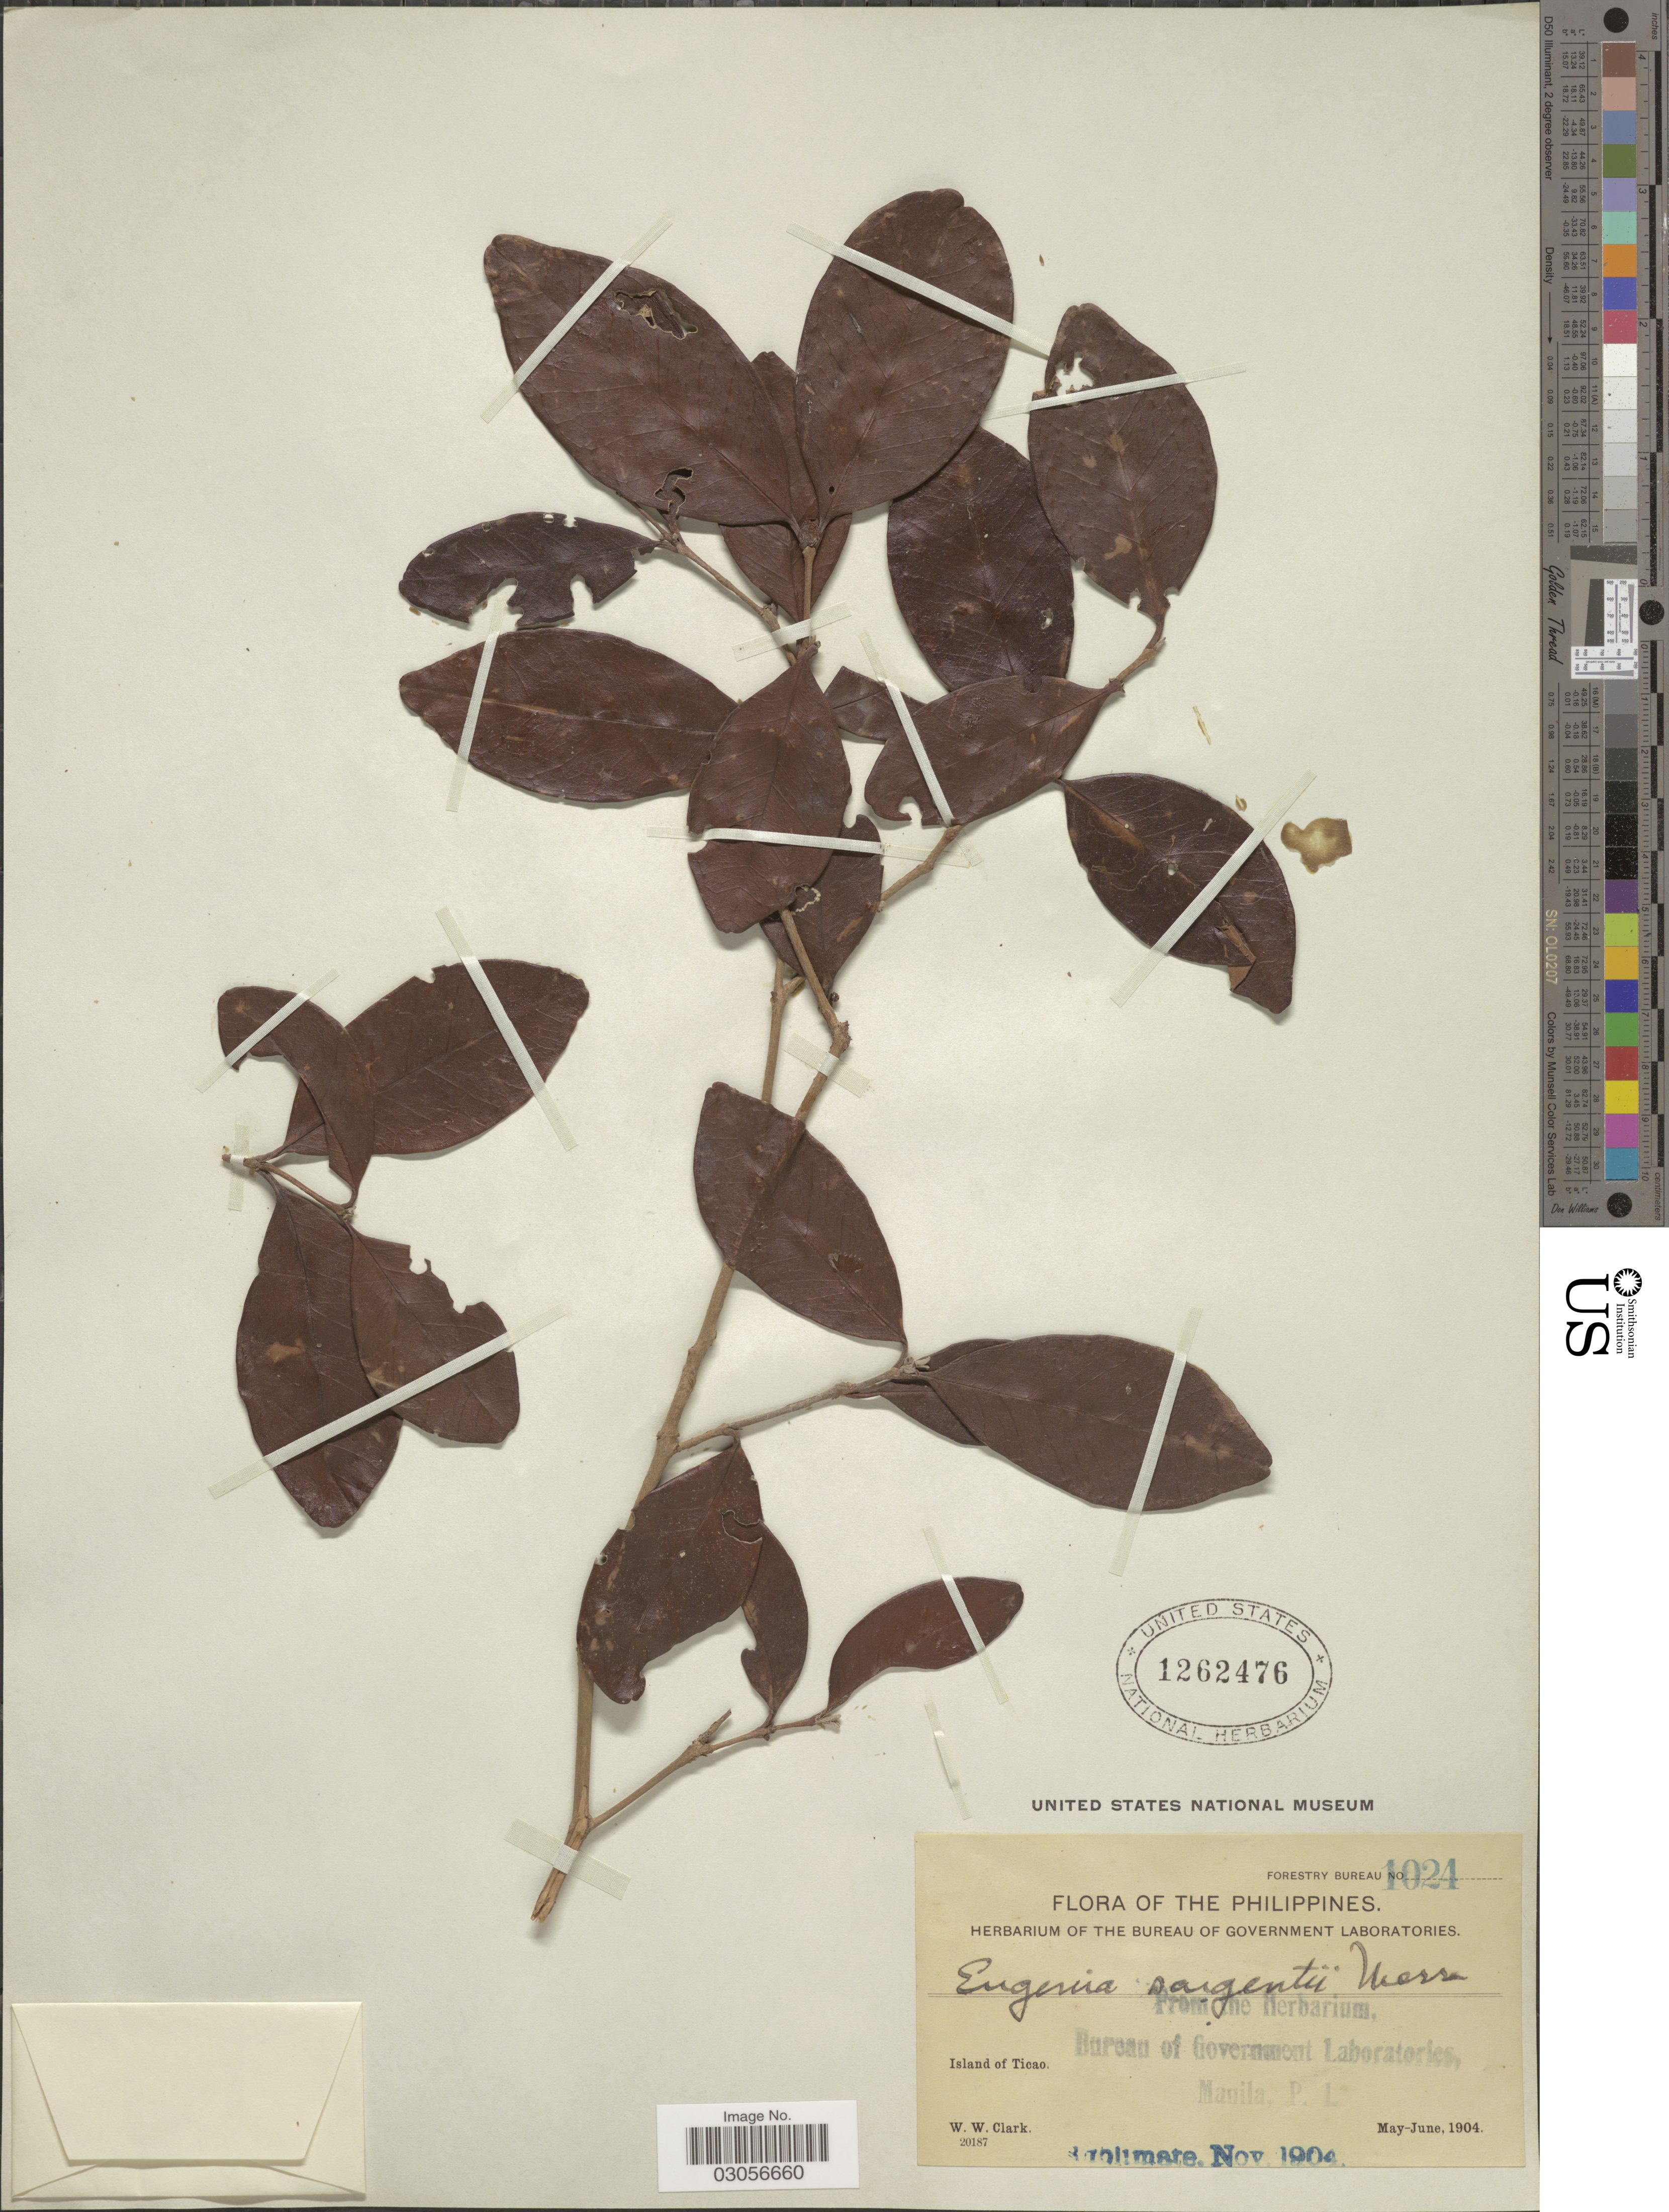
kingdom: Plantae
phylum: Tracheophyta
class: Magnoliopsida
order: Myrtales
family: Myrtaceae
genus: Eugenia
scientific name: Eugenia sargentii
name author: Merr.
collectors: W. W. Clark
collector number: Forestry Bureau 1024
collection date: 1904-05/1904-06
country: Philippines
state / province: Bicol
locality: Island of Ticao.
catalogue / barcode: US 1262476